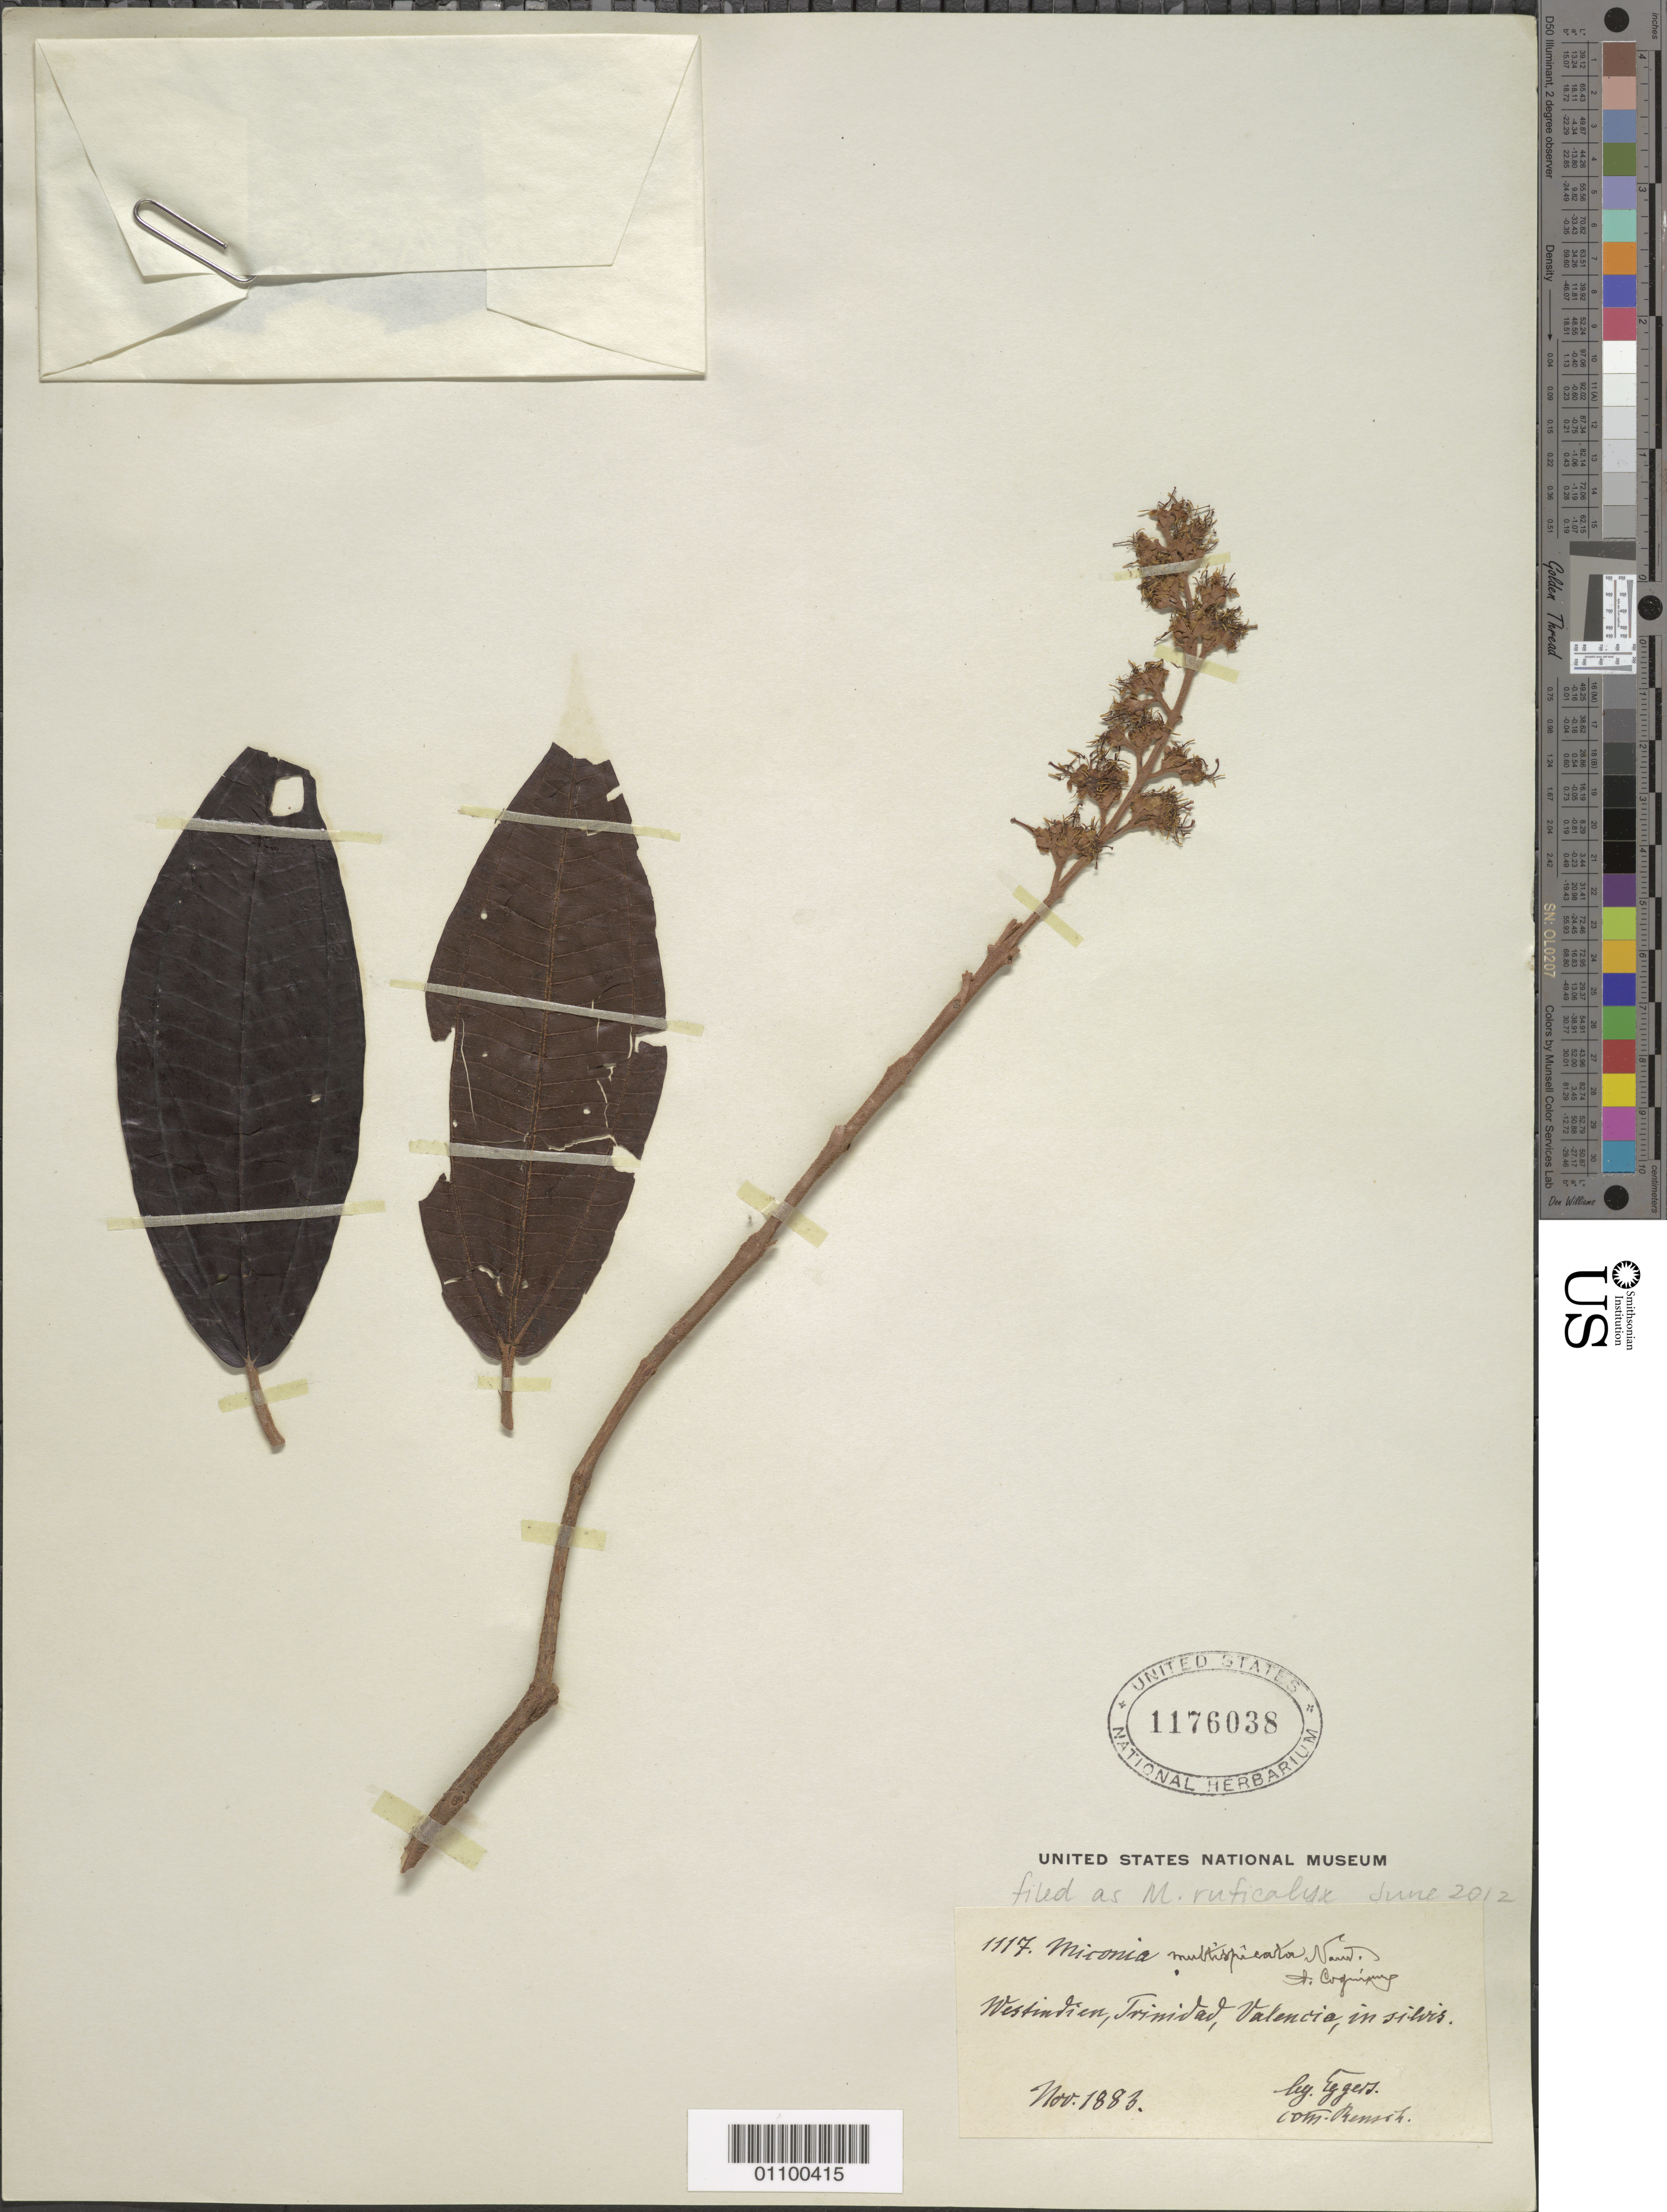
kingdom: Plantae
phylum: Tracheophyta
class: Magnoliopsida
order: Myrtales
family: Melastomataceae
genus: Miconia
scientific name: Miconia ruficalyx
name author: Gleason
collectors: H. F. A. von Eggers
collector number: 1117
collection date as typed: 01 Nov 1883 to 30 Nov 1883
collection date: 1883-11-01/1883-11-30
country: Trinidad and Tobago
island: Trinidad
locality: Valencia, in silvis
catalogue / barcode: US 1176038